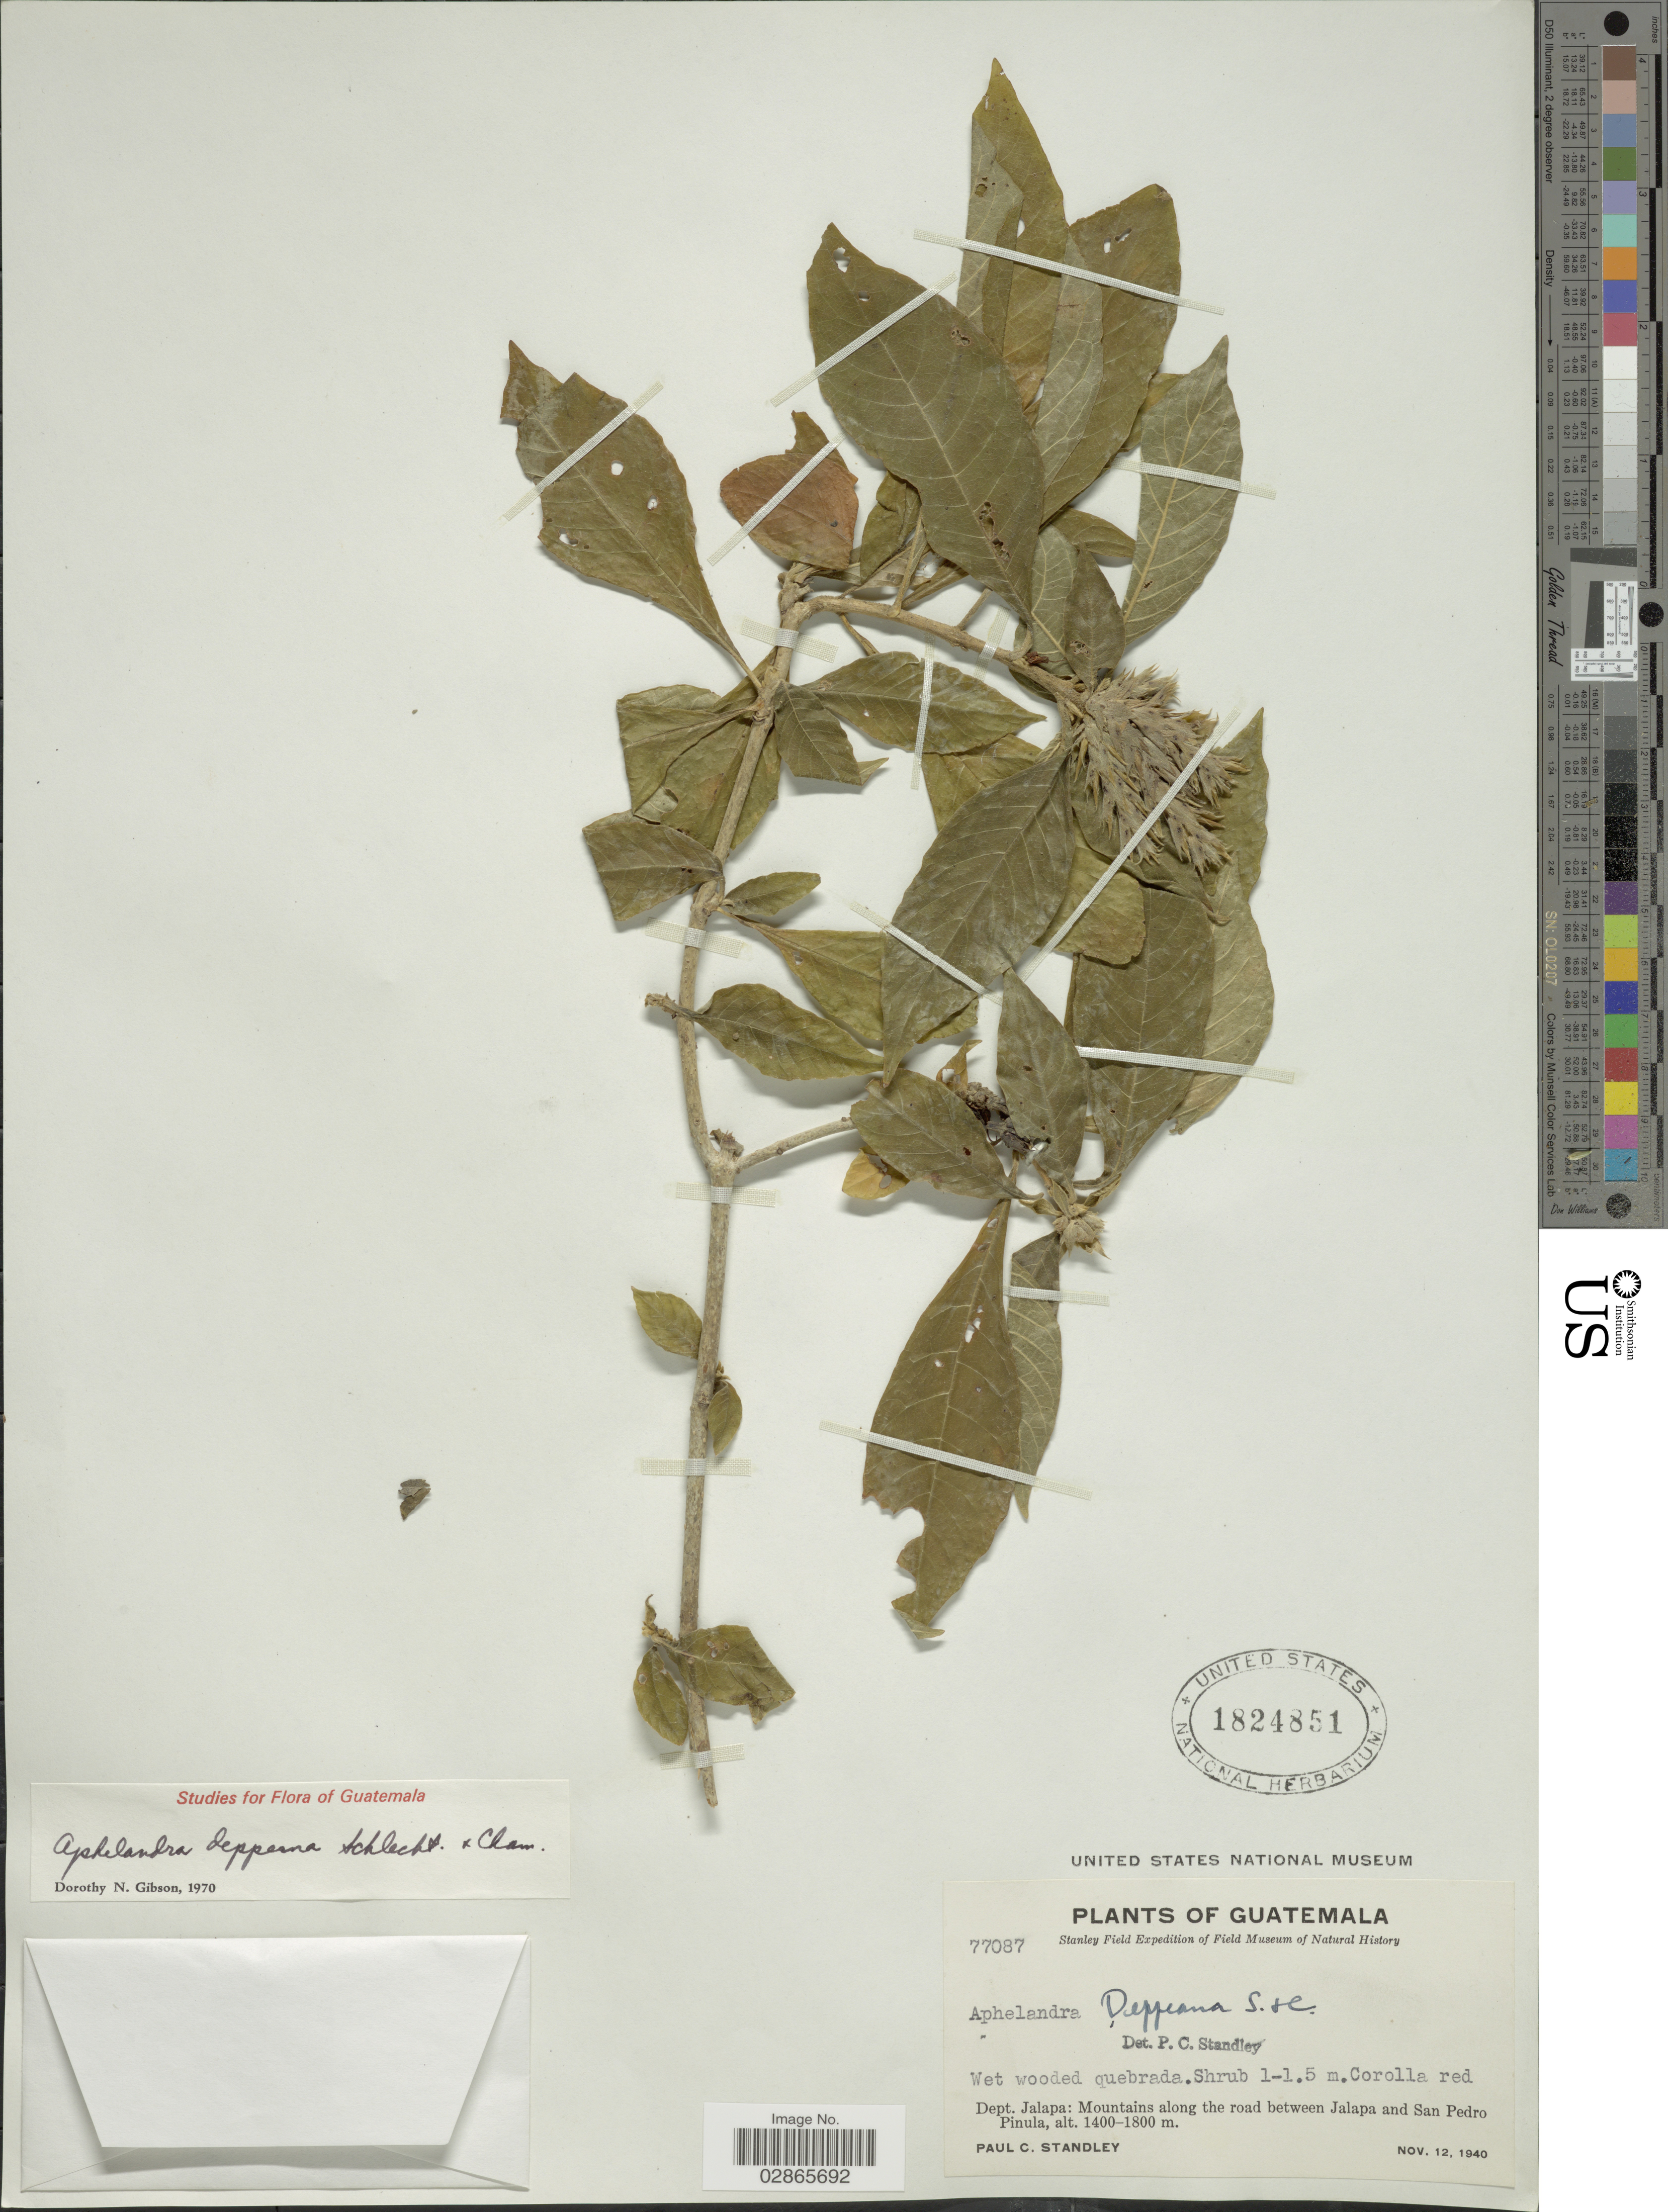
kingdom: Plantae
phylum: Tracheophyta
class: Magnoliopsida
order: Lamiales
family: Acanthaceae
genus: Aphelandra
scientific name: Aphelandra deppeana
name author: Schltdl. & Cham.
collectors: P. C. Standley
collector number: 77087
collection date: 1940-11-12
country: Guatemala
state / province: Jalapa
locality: Dept. Jalapa: Mountains along the road between Jalapa and San Pedro Pinula.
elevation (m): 1400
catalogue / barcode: US 1824851